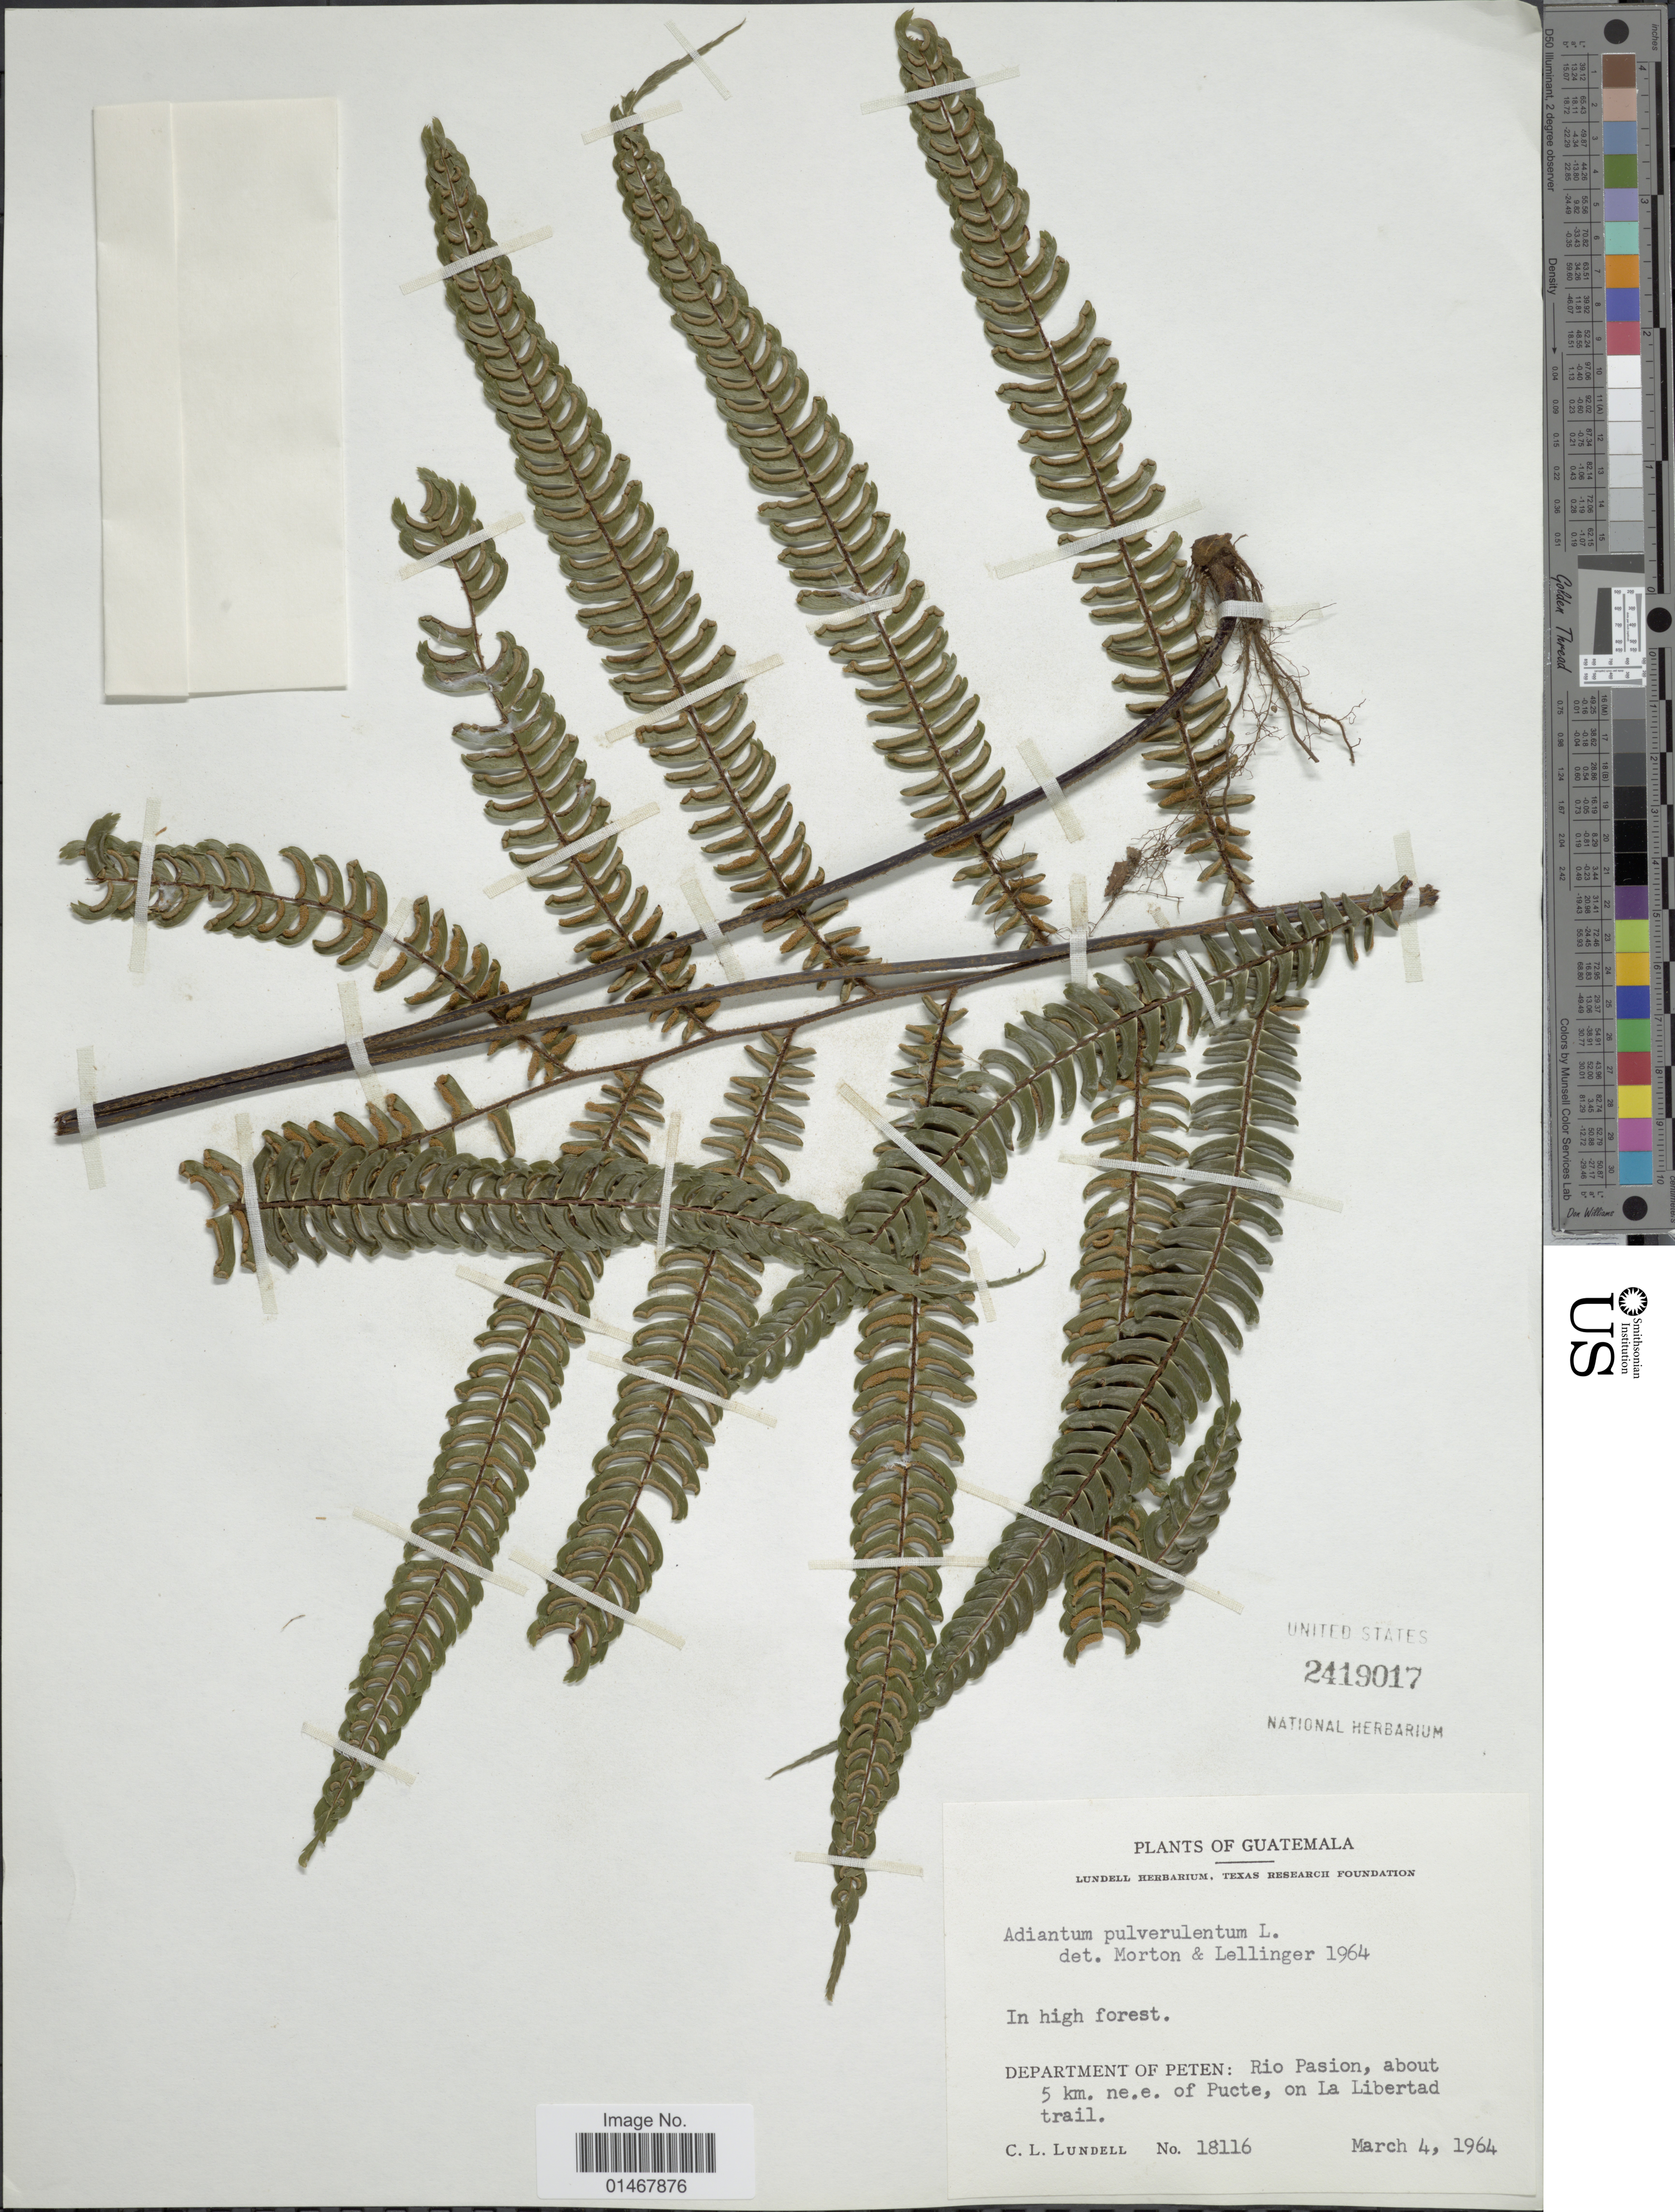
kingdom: Plantae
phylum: Tracheophyta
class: Polypodiopsida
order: Polypodiales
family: Pteridaceae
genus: Adiantum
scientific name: Adiantum pulverulentum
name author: L.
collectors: C. L. Lundell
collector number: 18116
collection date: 1964-03-04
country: Guatemala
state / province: El Petén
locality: Department of Peten: Rio Pasion, about 5 km. ne. e of Pucte, on La Libertad trail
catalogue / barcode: US 2419017